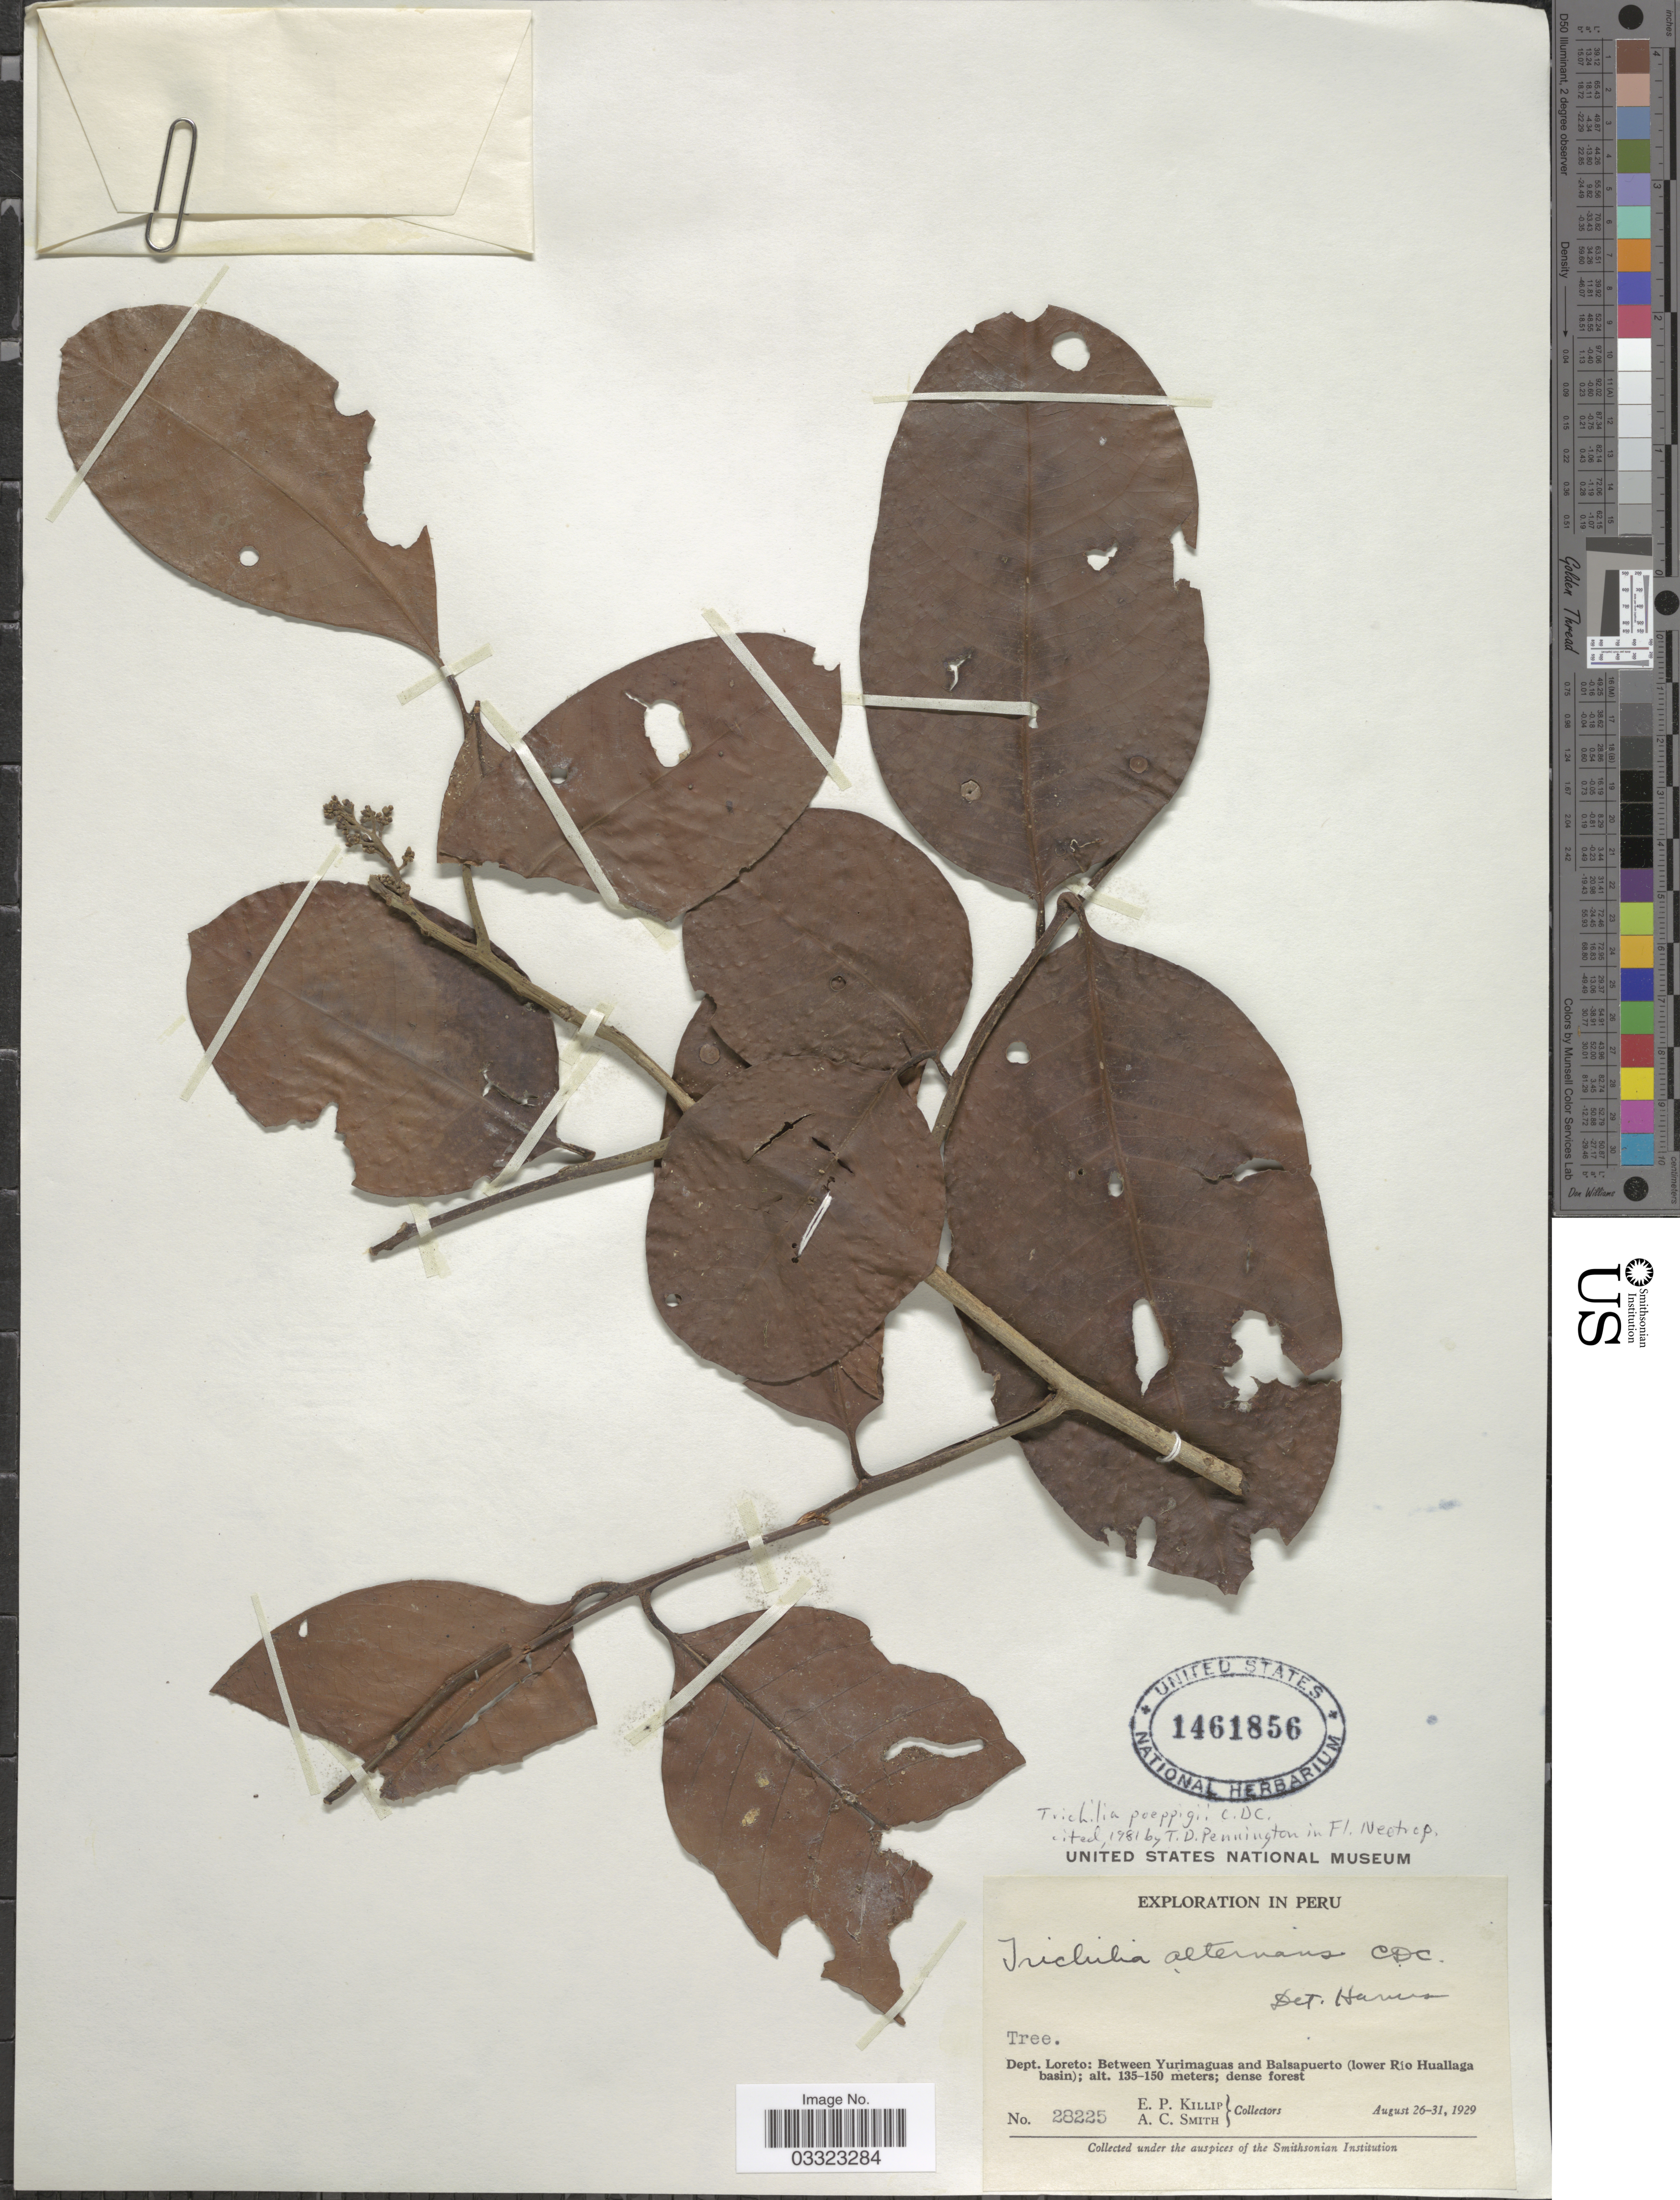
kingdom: Plantae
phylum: Tracheophyta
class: Magnoliopsida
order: Sapindales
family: Meliaceae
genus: Trichilia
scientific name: Trichilia poeppigii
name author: C. DC.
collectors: E. P. Killip & A. C. Smith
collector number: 28225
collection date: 1929-08-26/1929-08-31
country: Peru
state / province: Loreto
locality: Dept. Loreto: Between Yurimaguas and Balsapuerto (lower Río Huallaga basin).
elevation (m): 135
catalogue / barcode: US 1461856